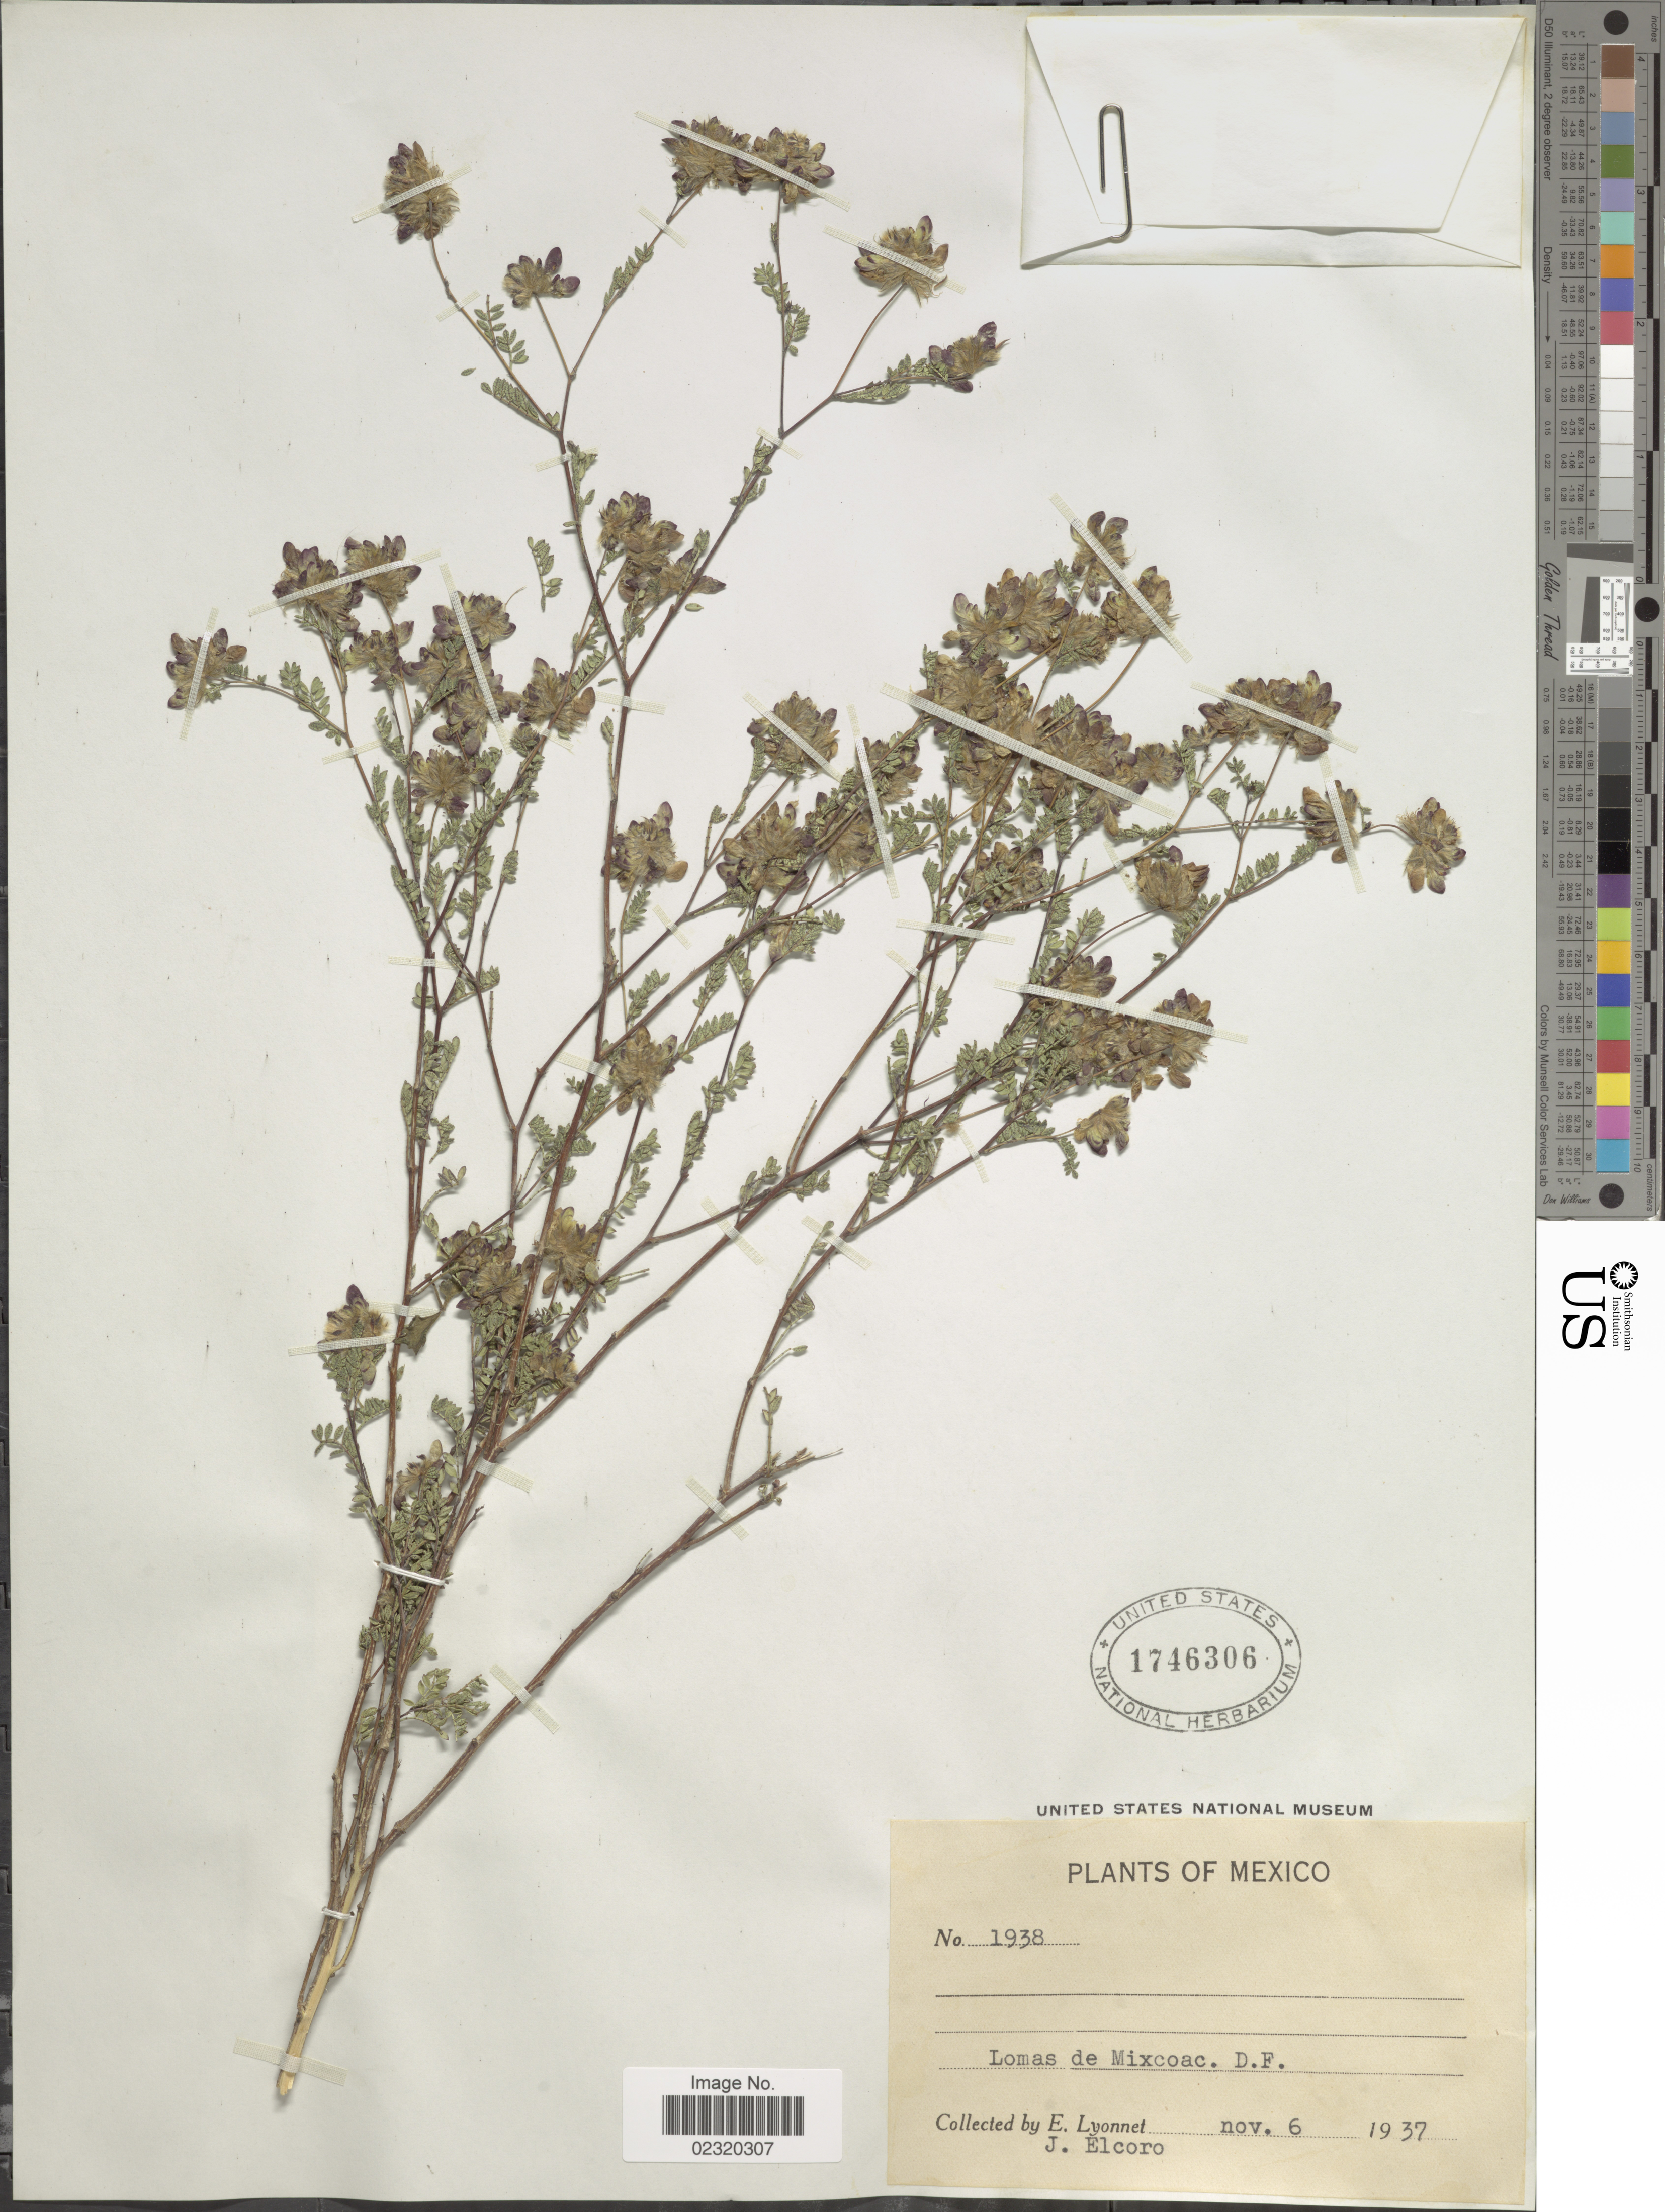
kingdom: Plantae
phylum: Tracheophyta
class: Magnoliopsida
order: Fabales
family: Fabaceae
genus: Dalea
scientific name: Dalea zimapanica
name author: S. Schauer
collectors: E. Lyonnet & J. Elcoro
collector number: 1938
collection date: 1937-11-06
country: Mexico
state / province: Distrito Federal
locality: Lomas de Mixcoac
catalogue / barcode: US 1746306